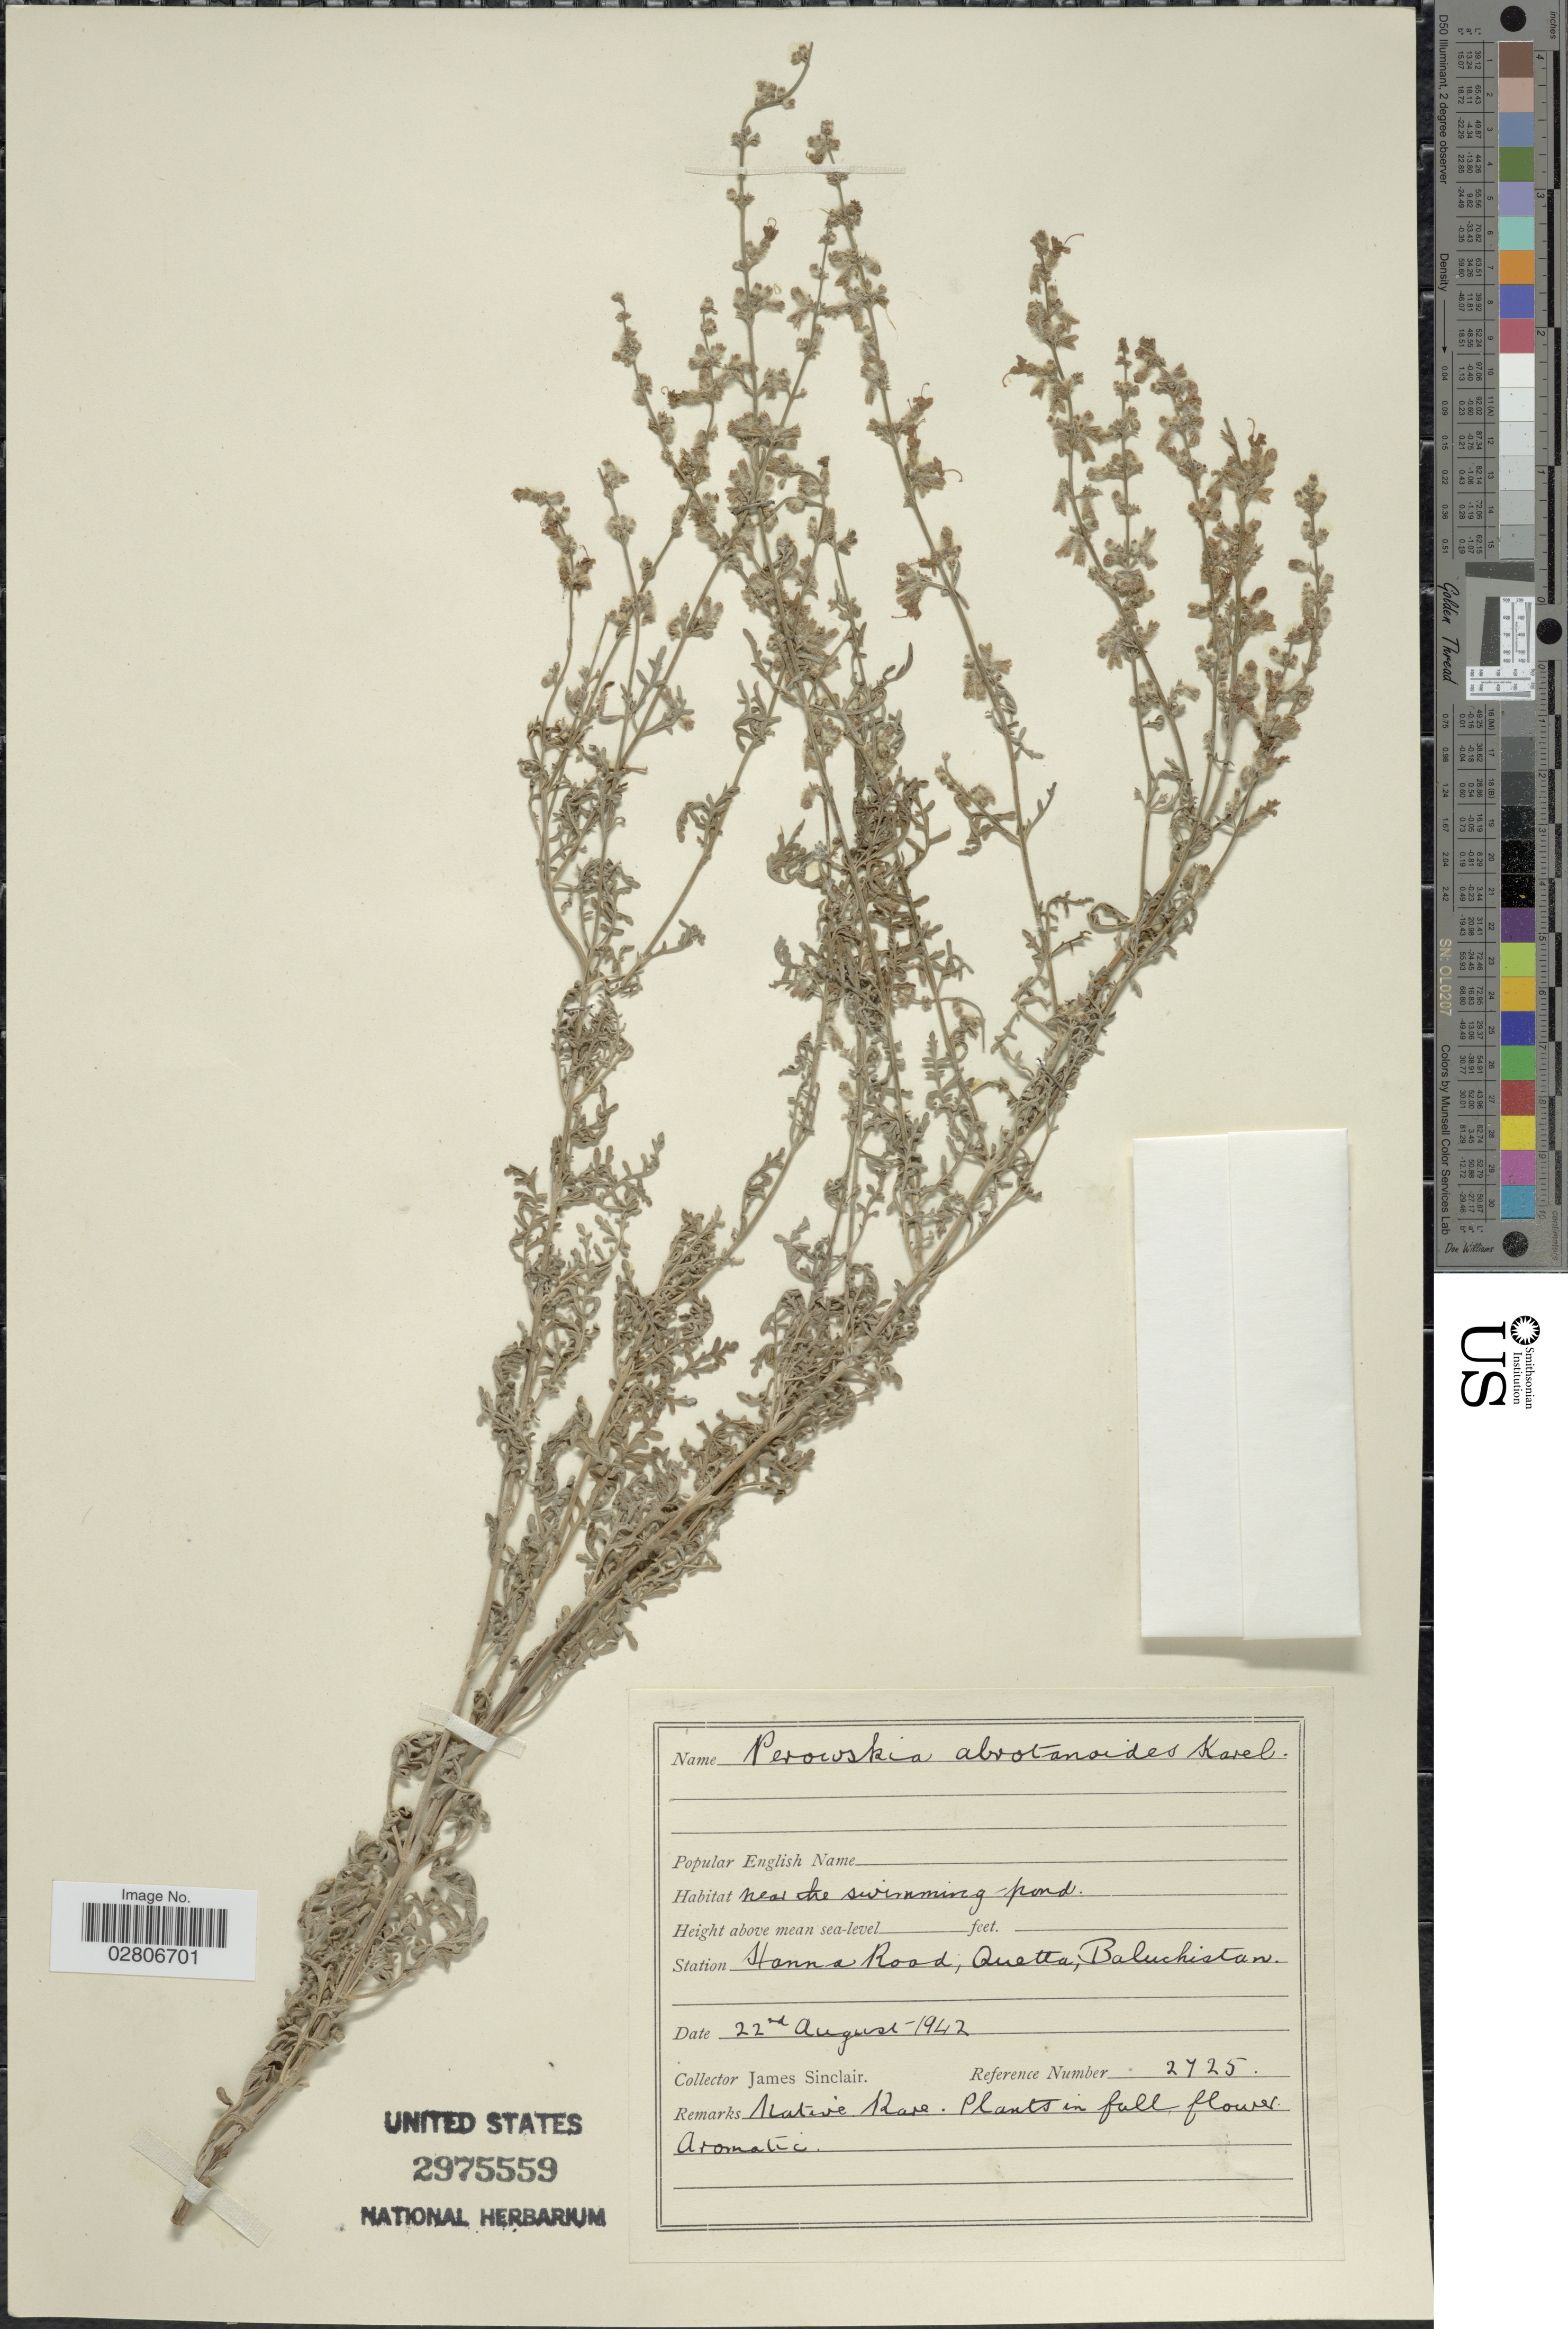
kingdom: Plantae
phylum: Tracheophyta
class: Magnoliopsida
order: Lamiales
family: Lamiaceae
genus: Perovskia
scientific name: Perovskia abrotanoides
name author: Kar.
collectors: J. Sinclair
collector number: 2725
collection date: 1942-08-22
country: Iran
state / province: Sistan and Baluchistan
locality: Station Hanna Road, Quetta, Baluchistan.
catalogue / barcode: US 2975559